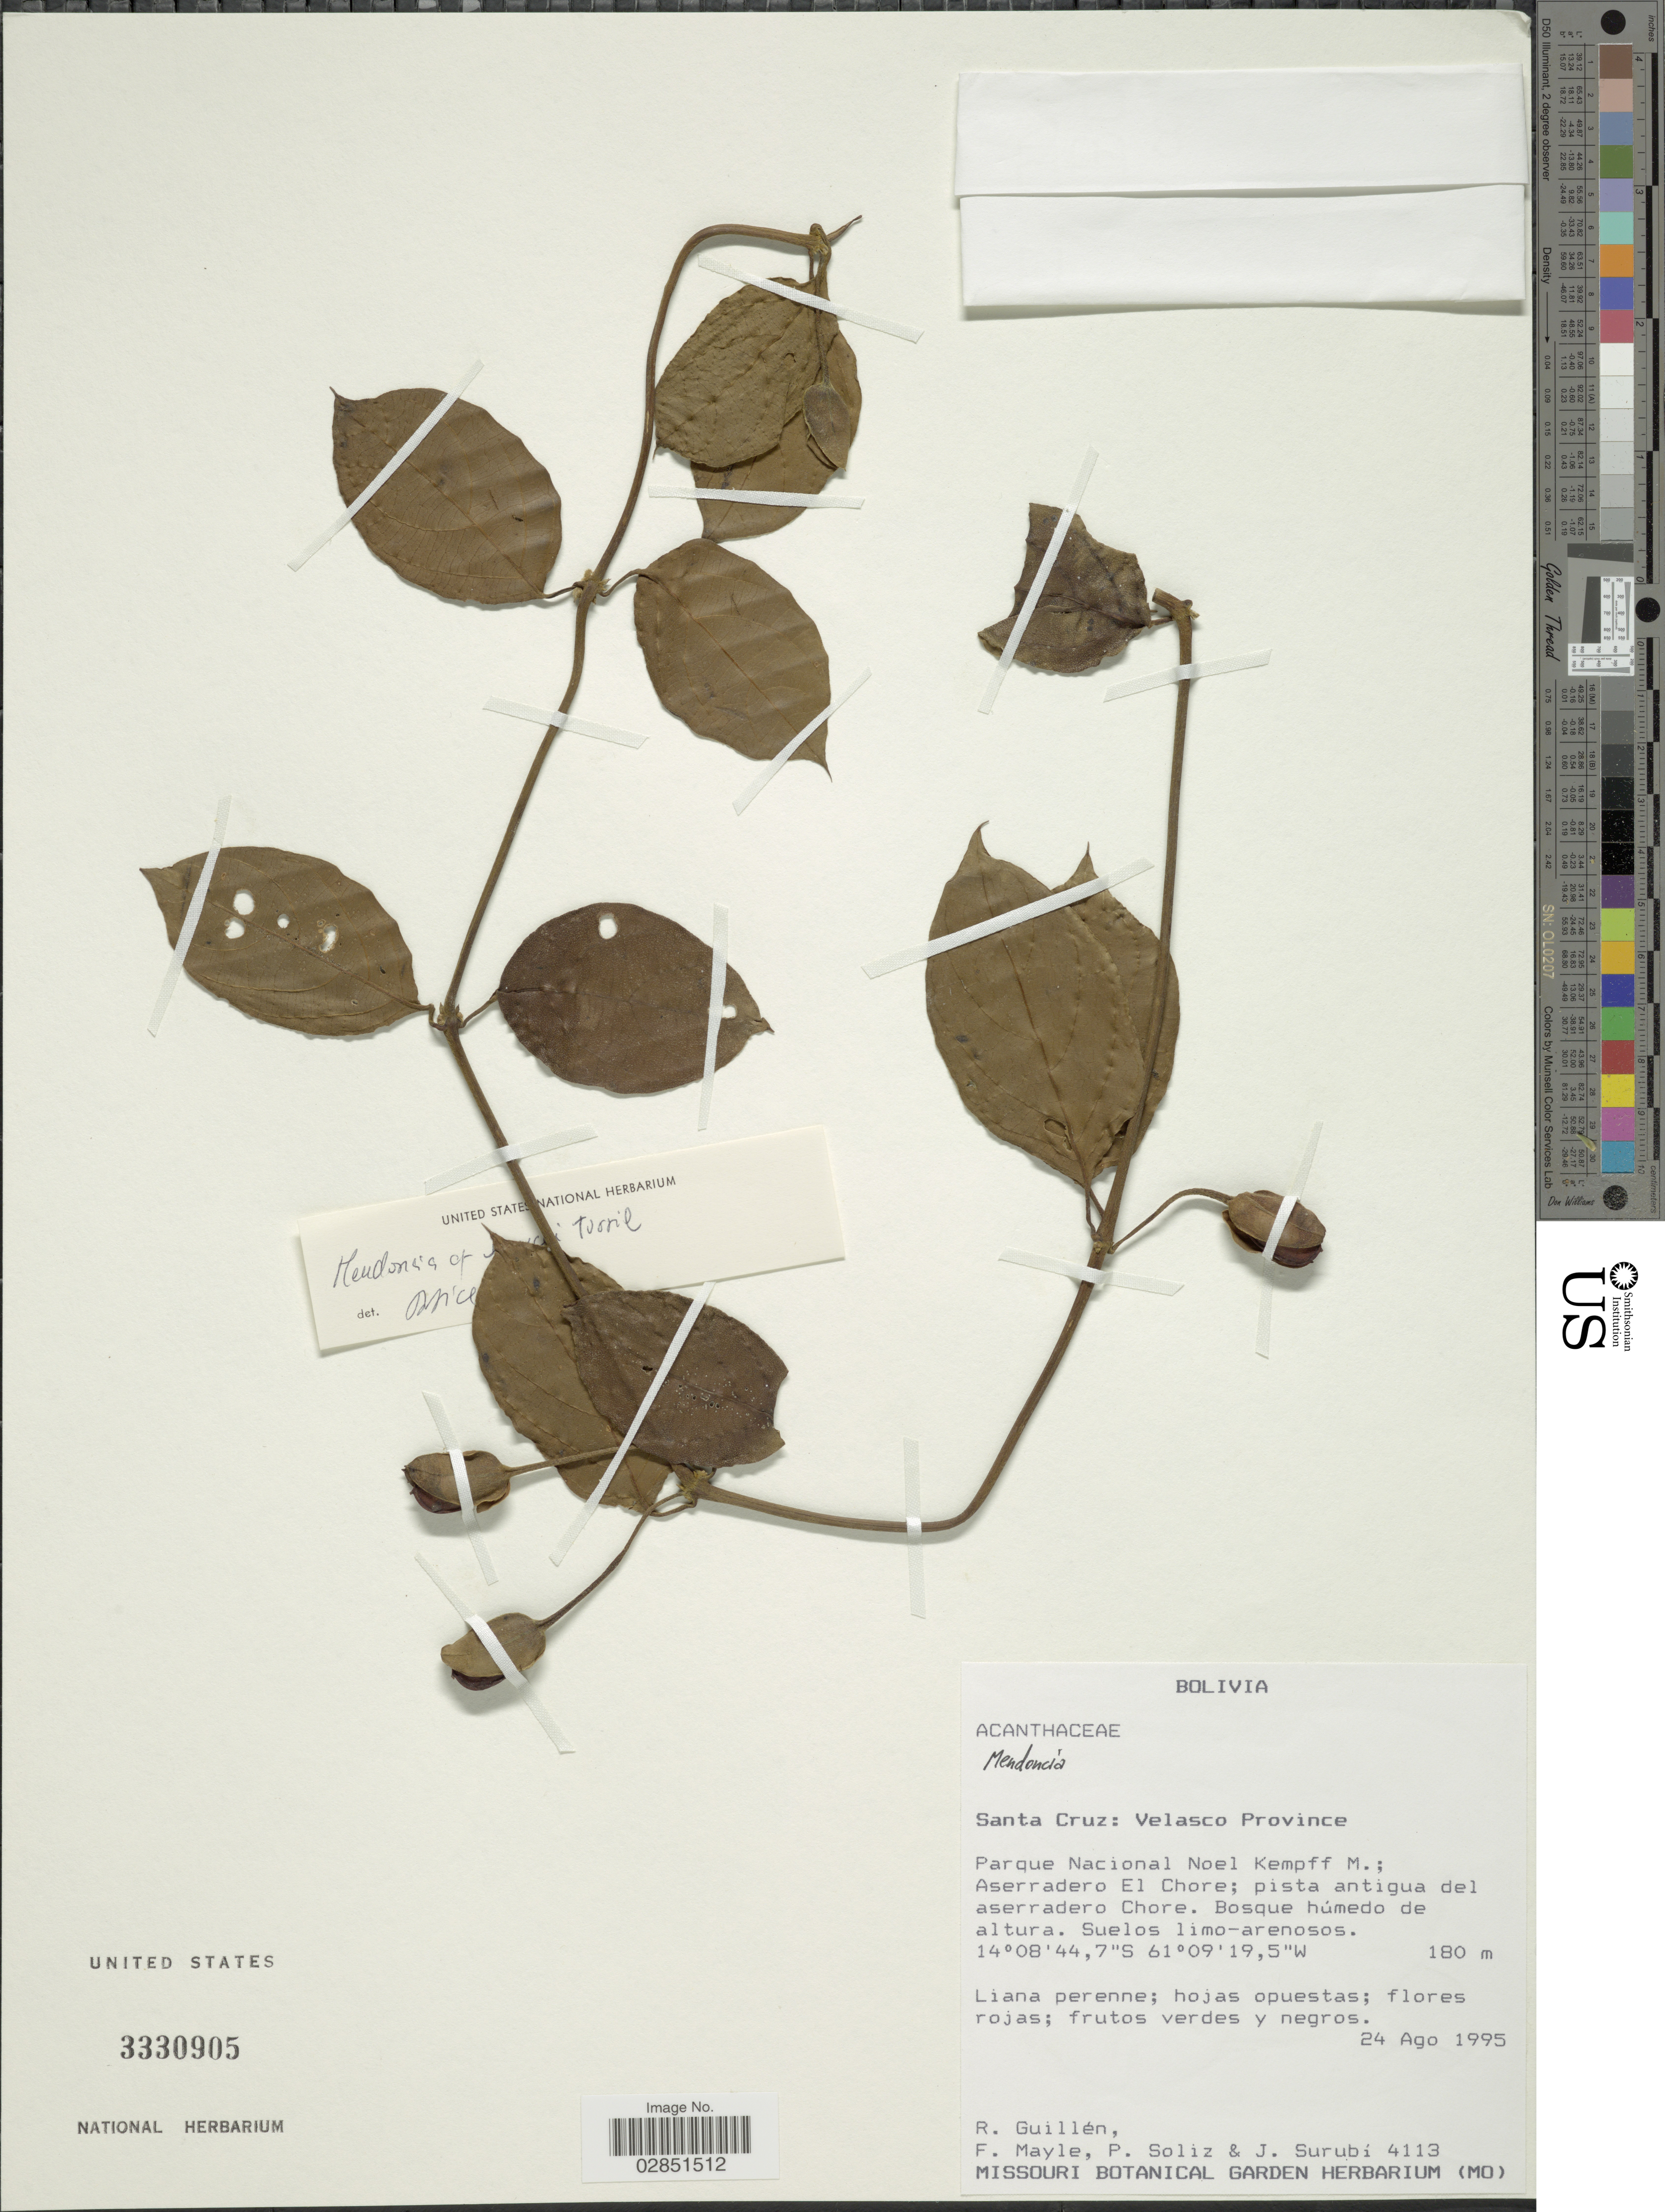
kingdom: Plantae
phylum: Tracheophyta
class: Magnoliopsida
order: Lamiales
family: Acanthaceae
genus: Mendoncia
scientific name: Mendoncia sprucei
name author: Lindau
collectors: R. Guillen, F. Mayle, P. Soliz & J. Surubí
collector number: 4113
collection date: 1995-08-24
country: Bolivia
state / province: Santa Cruz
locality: Velasco Province. Parque Nacional Noel Kempff M.; Aserradero El Chore; pista antiqua del aserradero Chore.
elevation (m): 180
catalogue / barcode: US 3330905